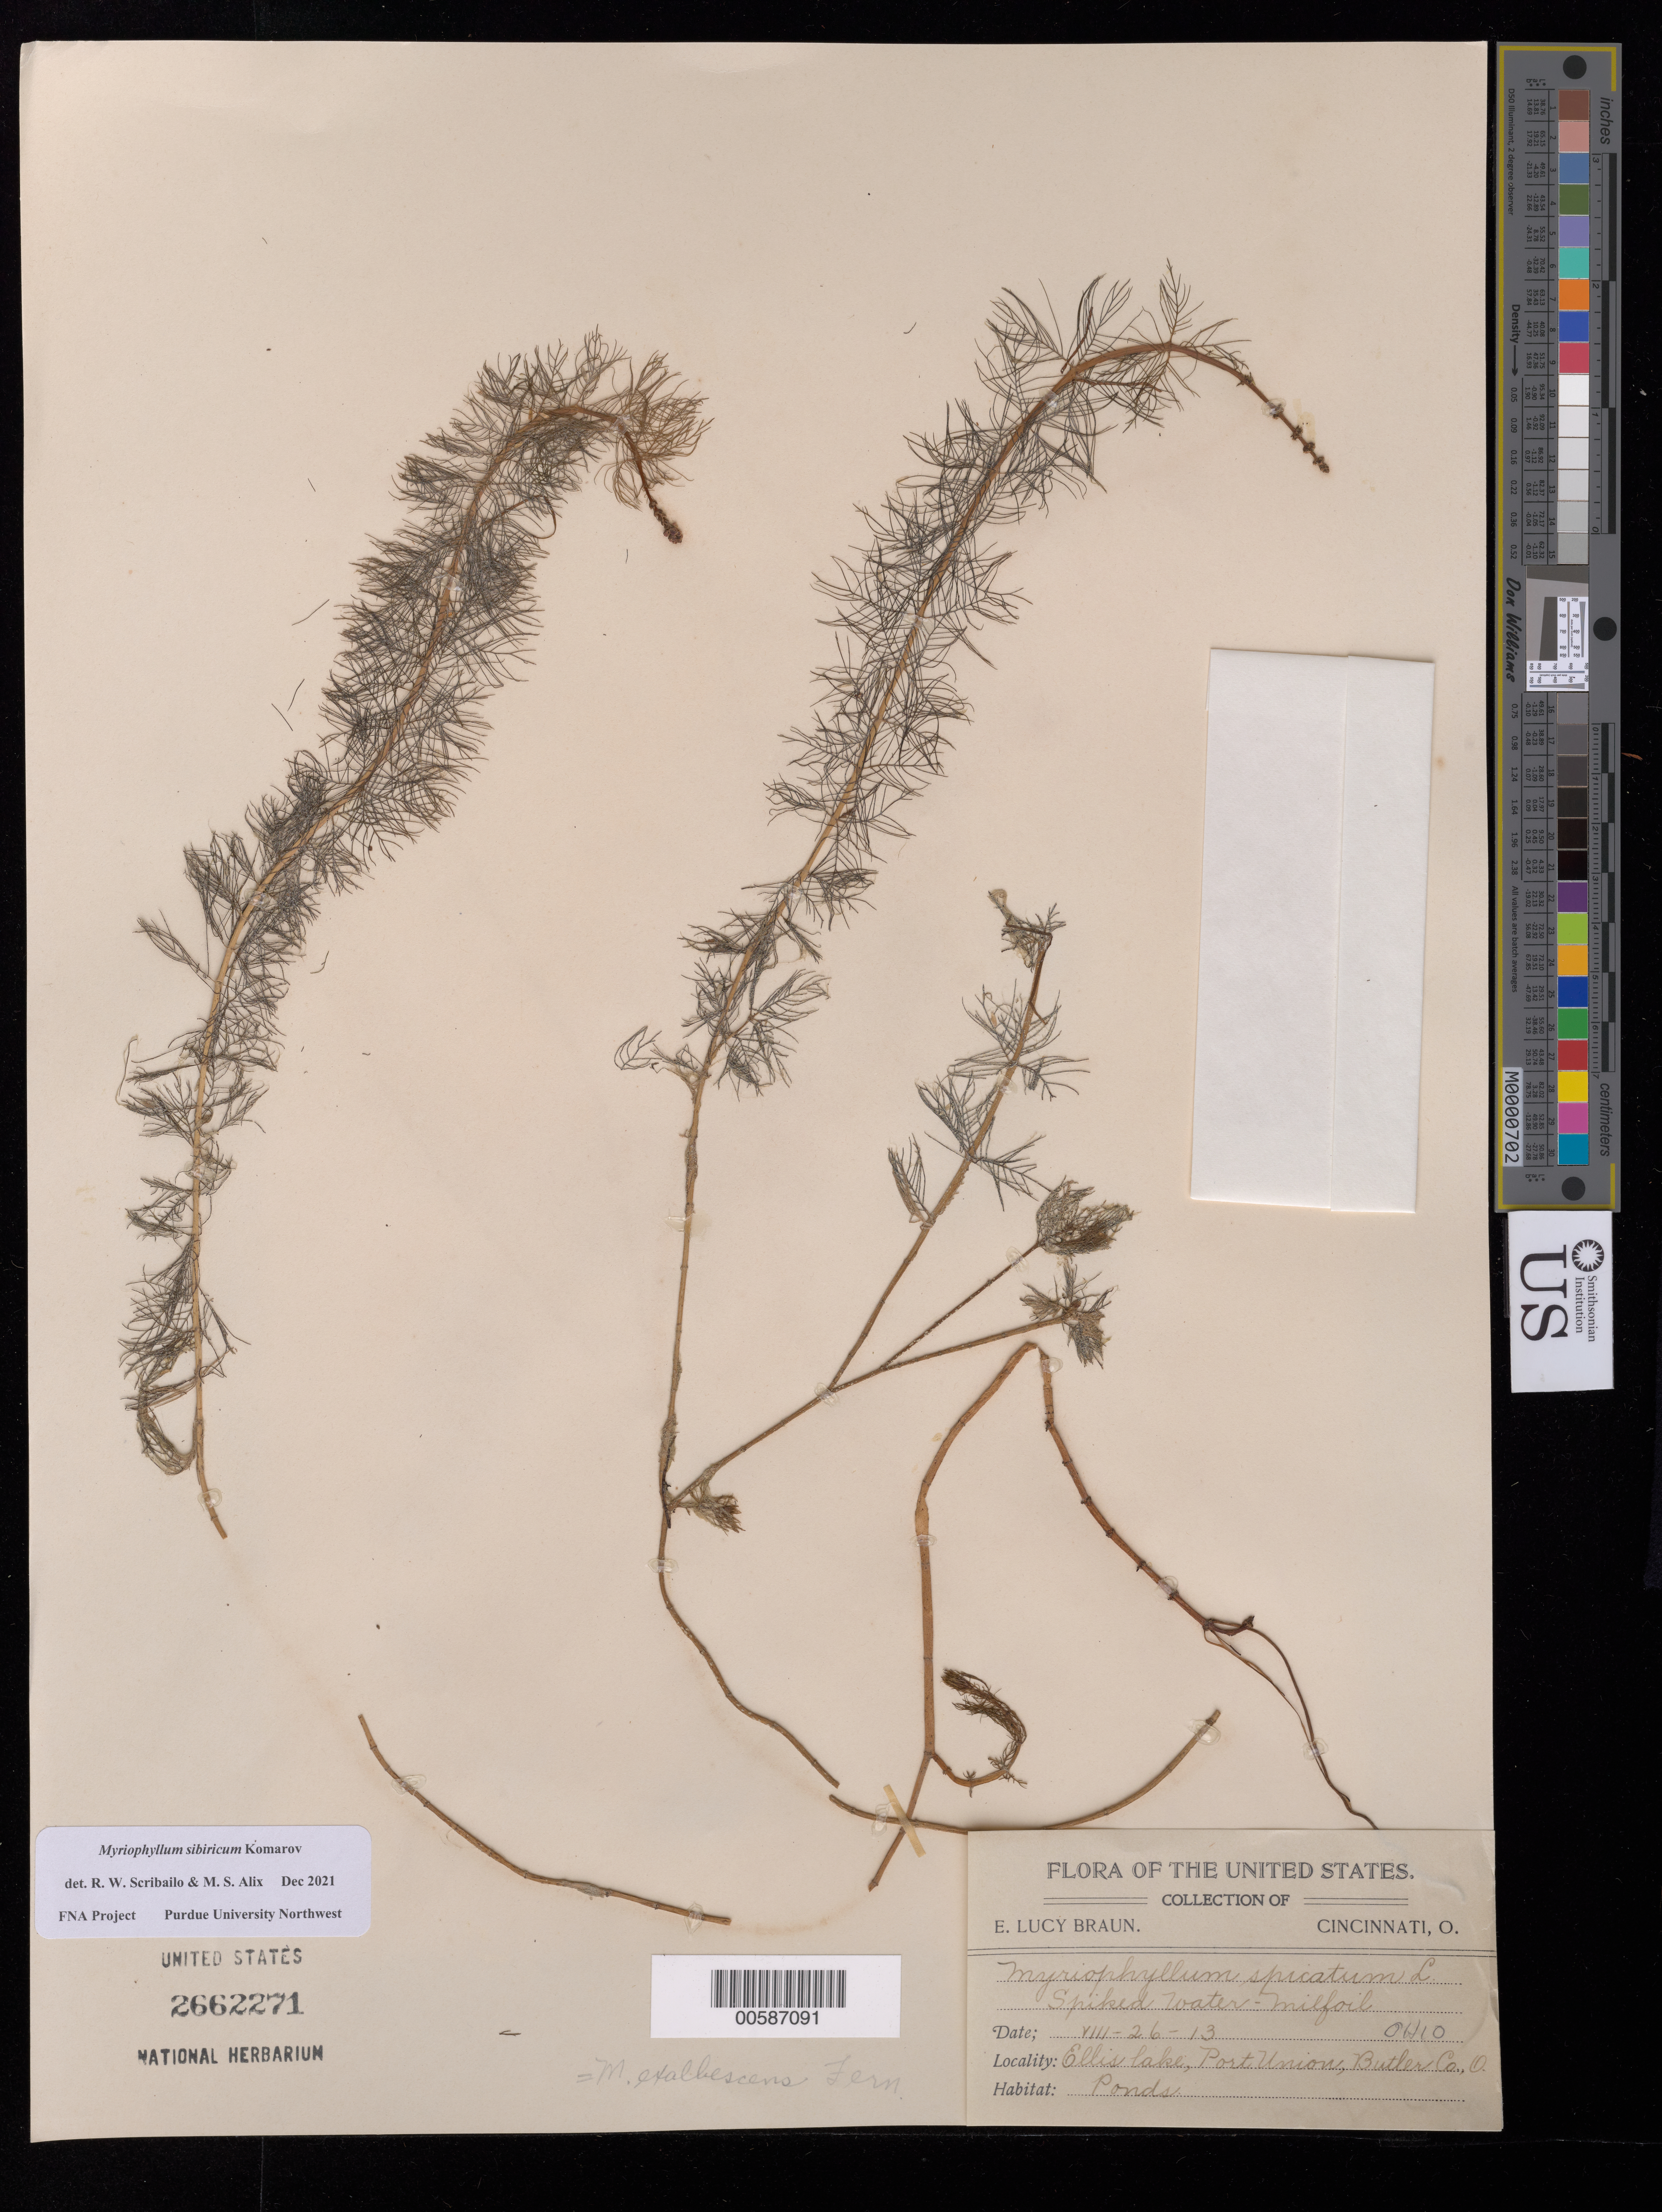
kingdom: Plantae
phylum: Tracheophyta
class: Magnoliopsida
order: Saxifragales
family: Haloragaceae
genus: Myriophyllum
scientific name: Myriophyllum sibiricum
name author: Kom.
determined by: Scribailo, R. W.; Alix, M. S.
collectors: E. Broun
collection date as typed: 23 Aug 1913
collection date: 1913-08-23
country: United States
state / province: Ohio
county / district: Butler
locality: Ellis Lake, Port Union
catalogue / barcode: US 2662271